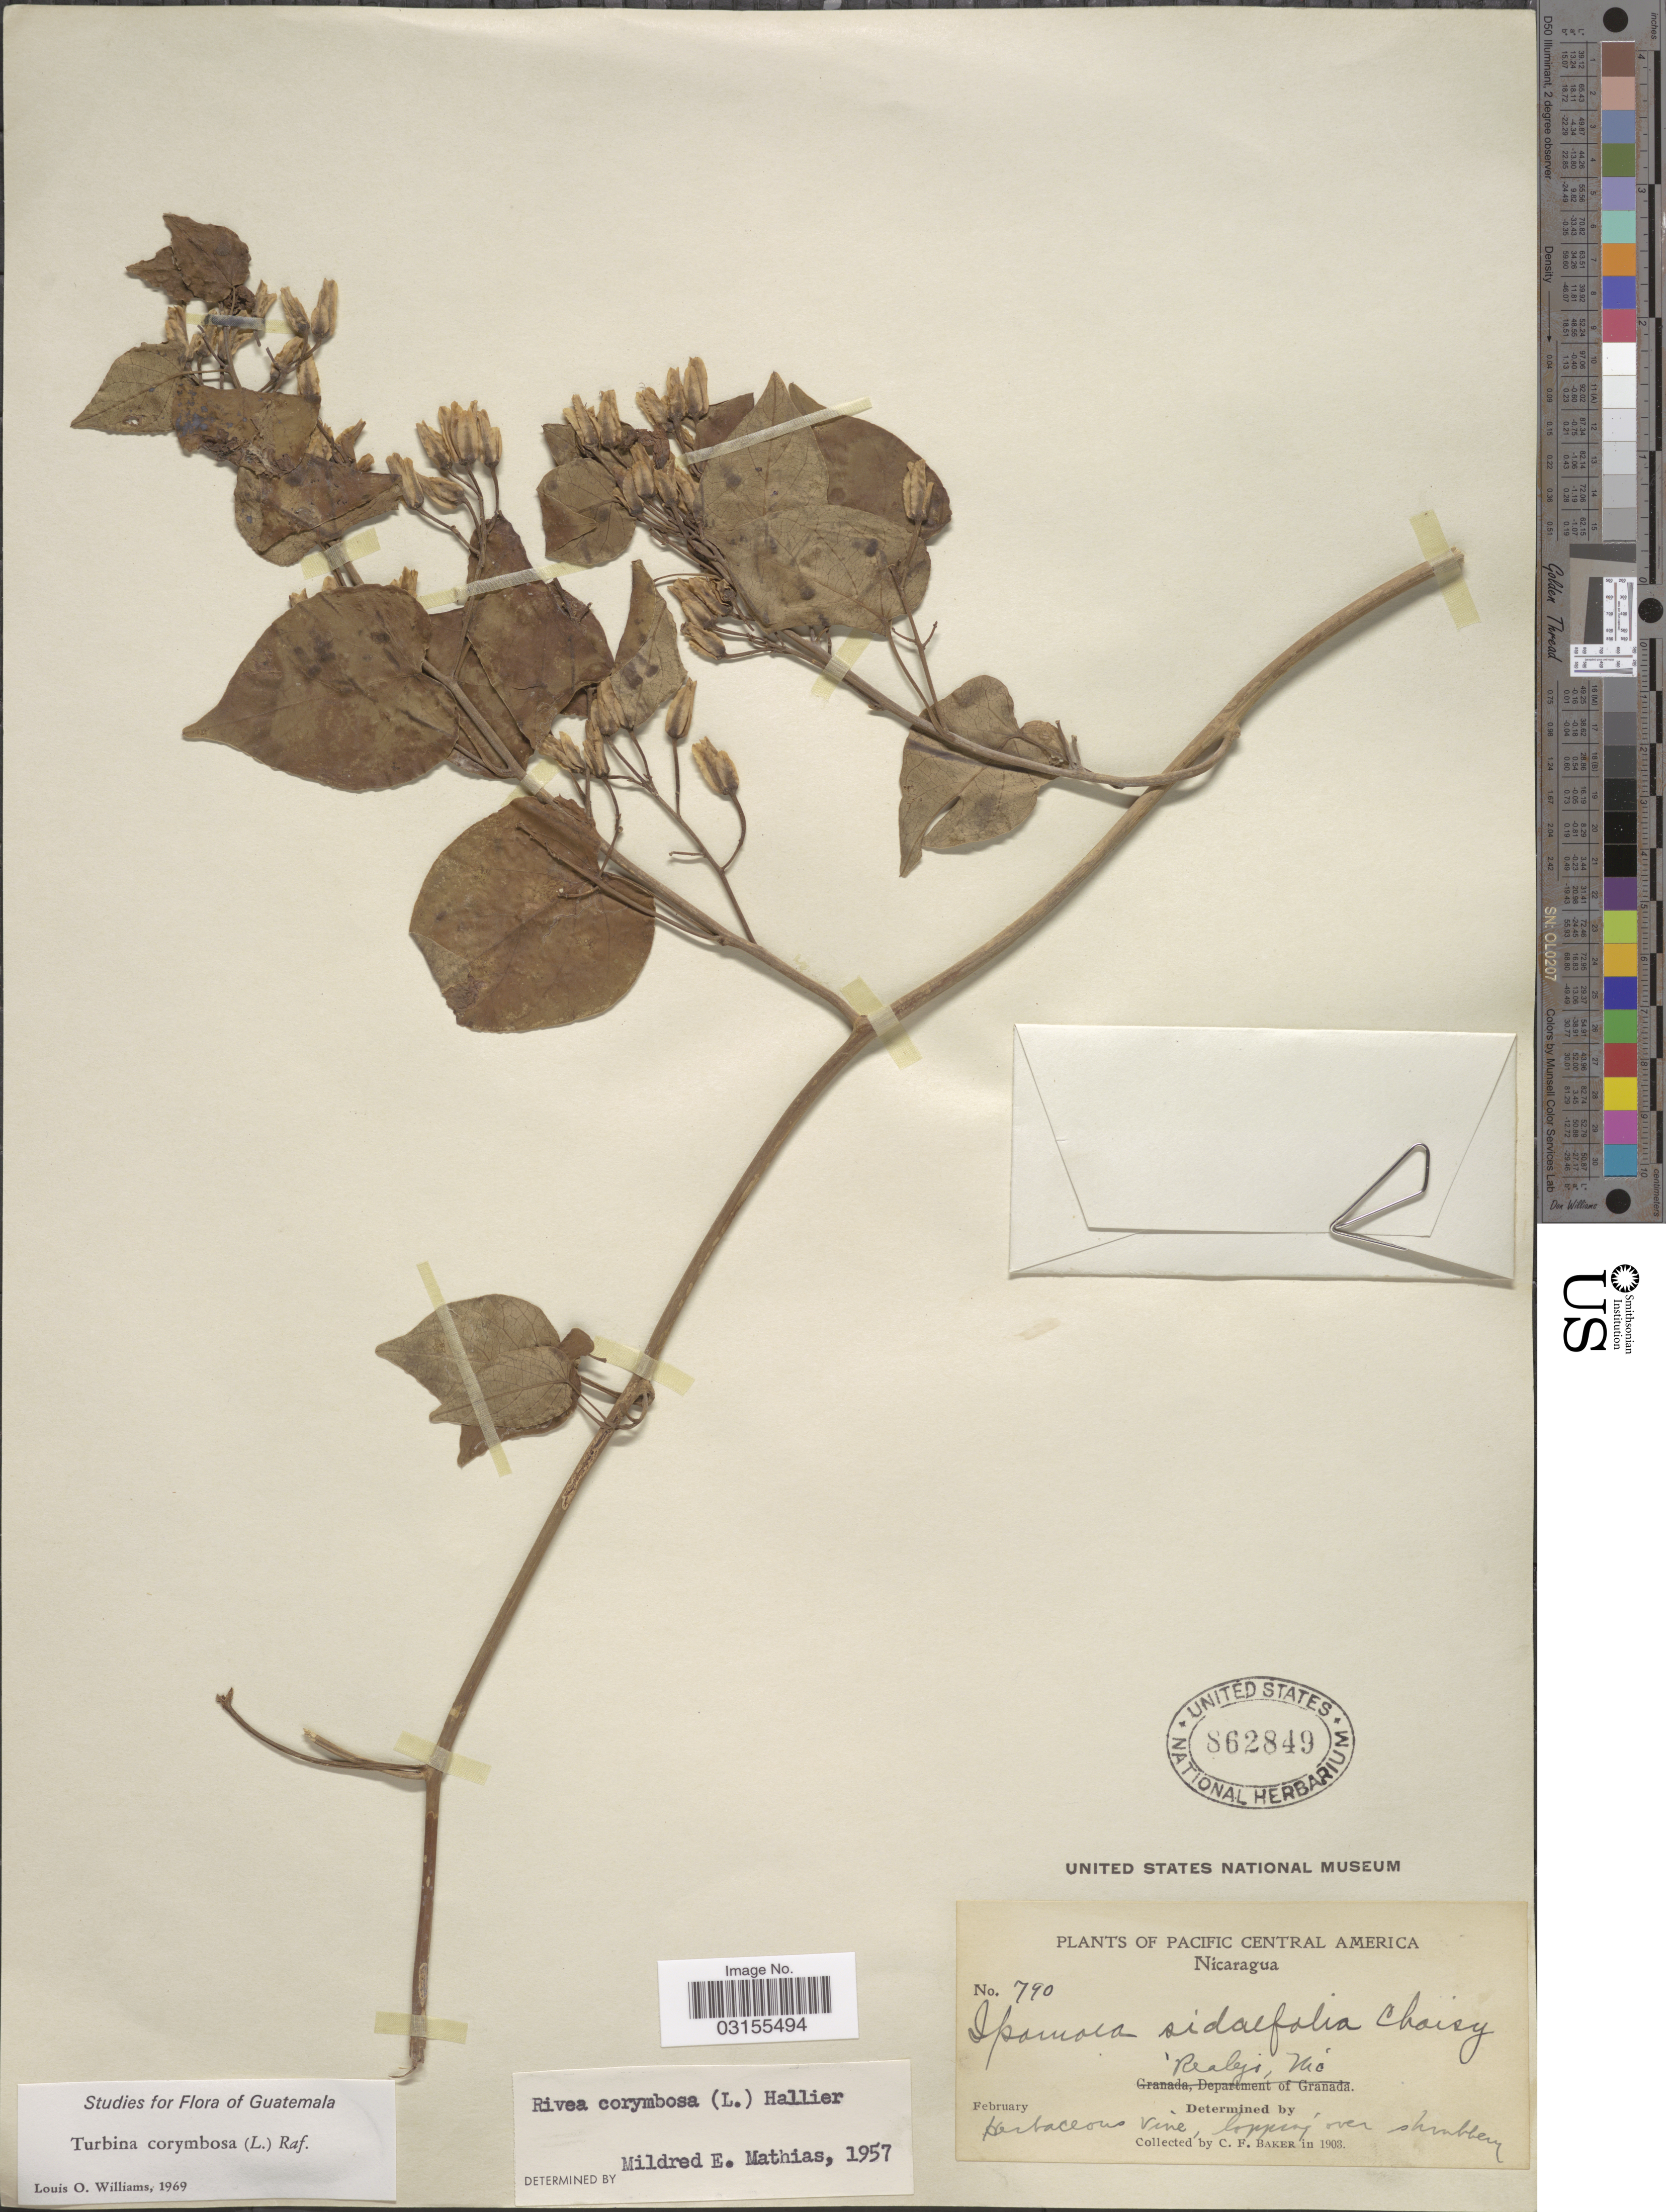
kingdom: Plantae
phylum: Tracheophyta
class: Magnoliopsida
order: Solanales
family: Convolvulaceae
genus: Turbina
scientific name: Turbina corymbosa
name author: (L.) Raf.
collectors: C. F. Baker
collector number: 790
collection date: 1903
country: Nicaragua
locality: Realejo, Nic.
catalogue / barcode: US 862849